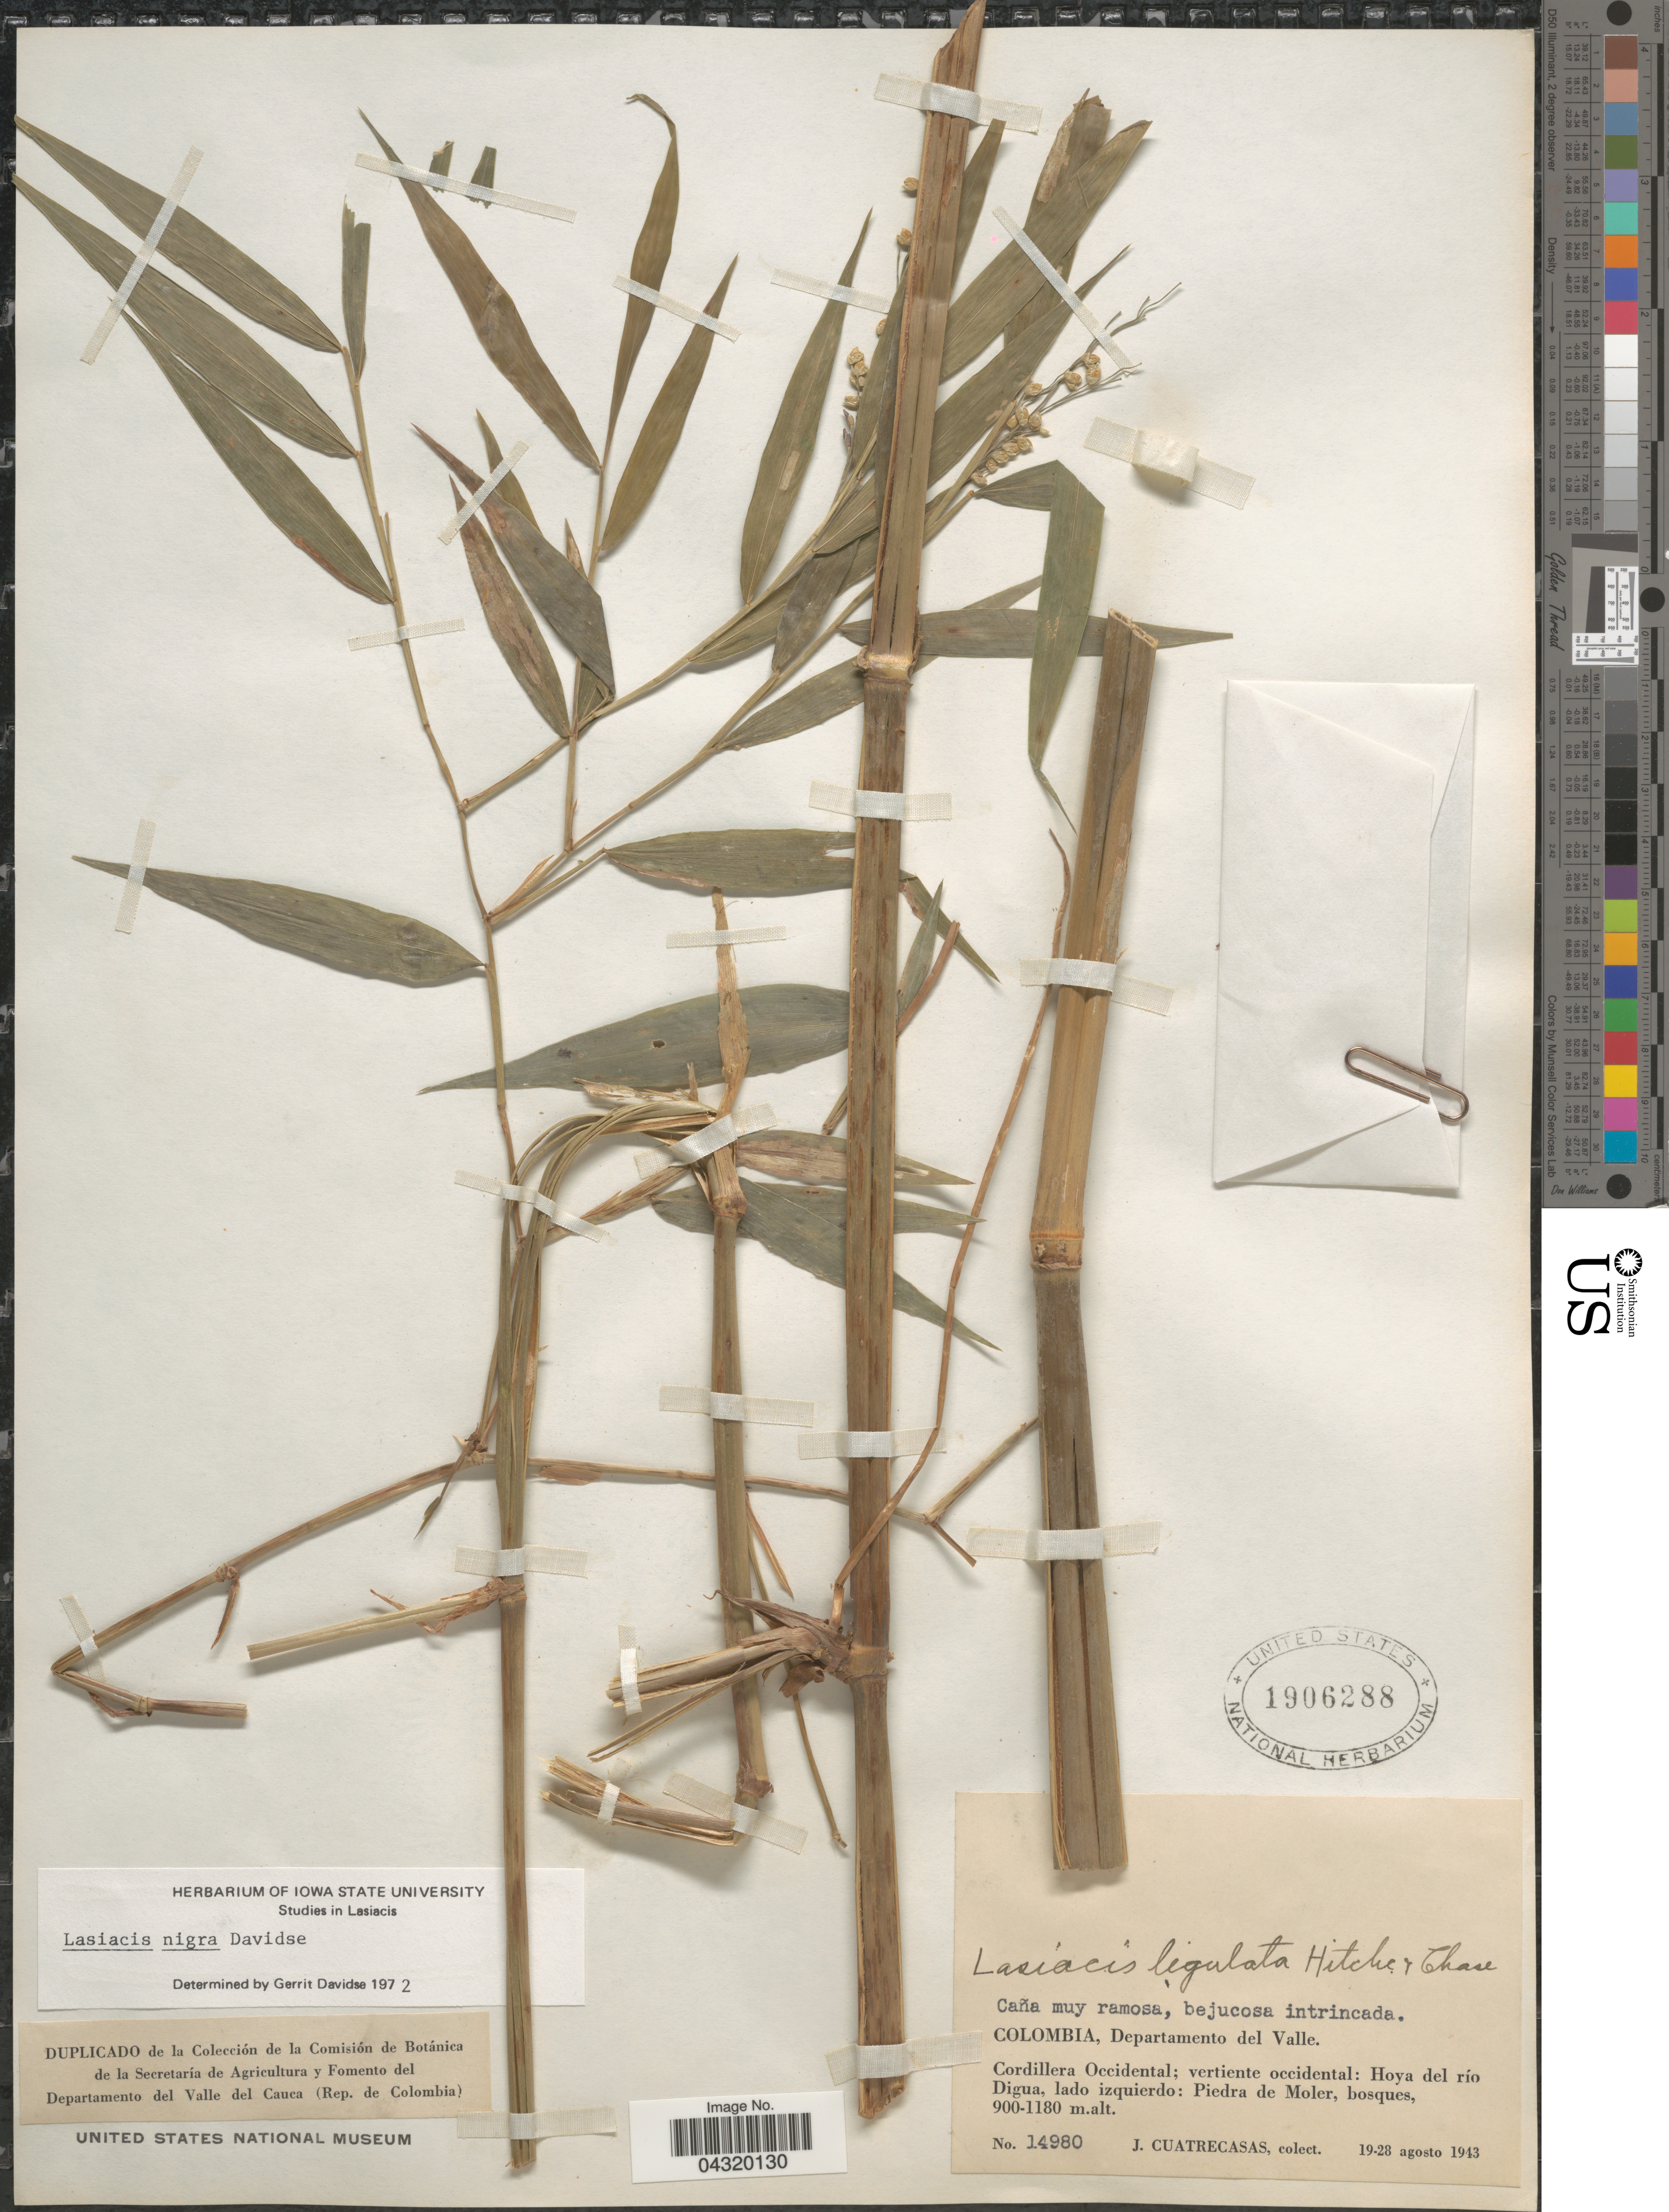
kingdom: Plantae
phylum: Tracheophyta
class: Liliopsida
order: Poales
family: Poaceae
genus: Lasiacis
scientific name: Lasiacis nigra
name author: Davidse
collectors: J. Cuatrecasas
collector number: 14980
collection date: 1943-08-19/1943-08-28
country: Colombia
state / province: Valle del Cauca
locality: Departamento del Valle. Cordillera Occidental; vertiente occidental: Hoya del río Digua, lado izquierdo: Piedra de Moler, bosques.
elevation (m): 900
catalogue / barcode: US 1906288